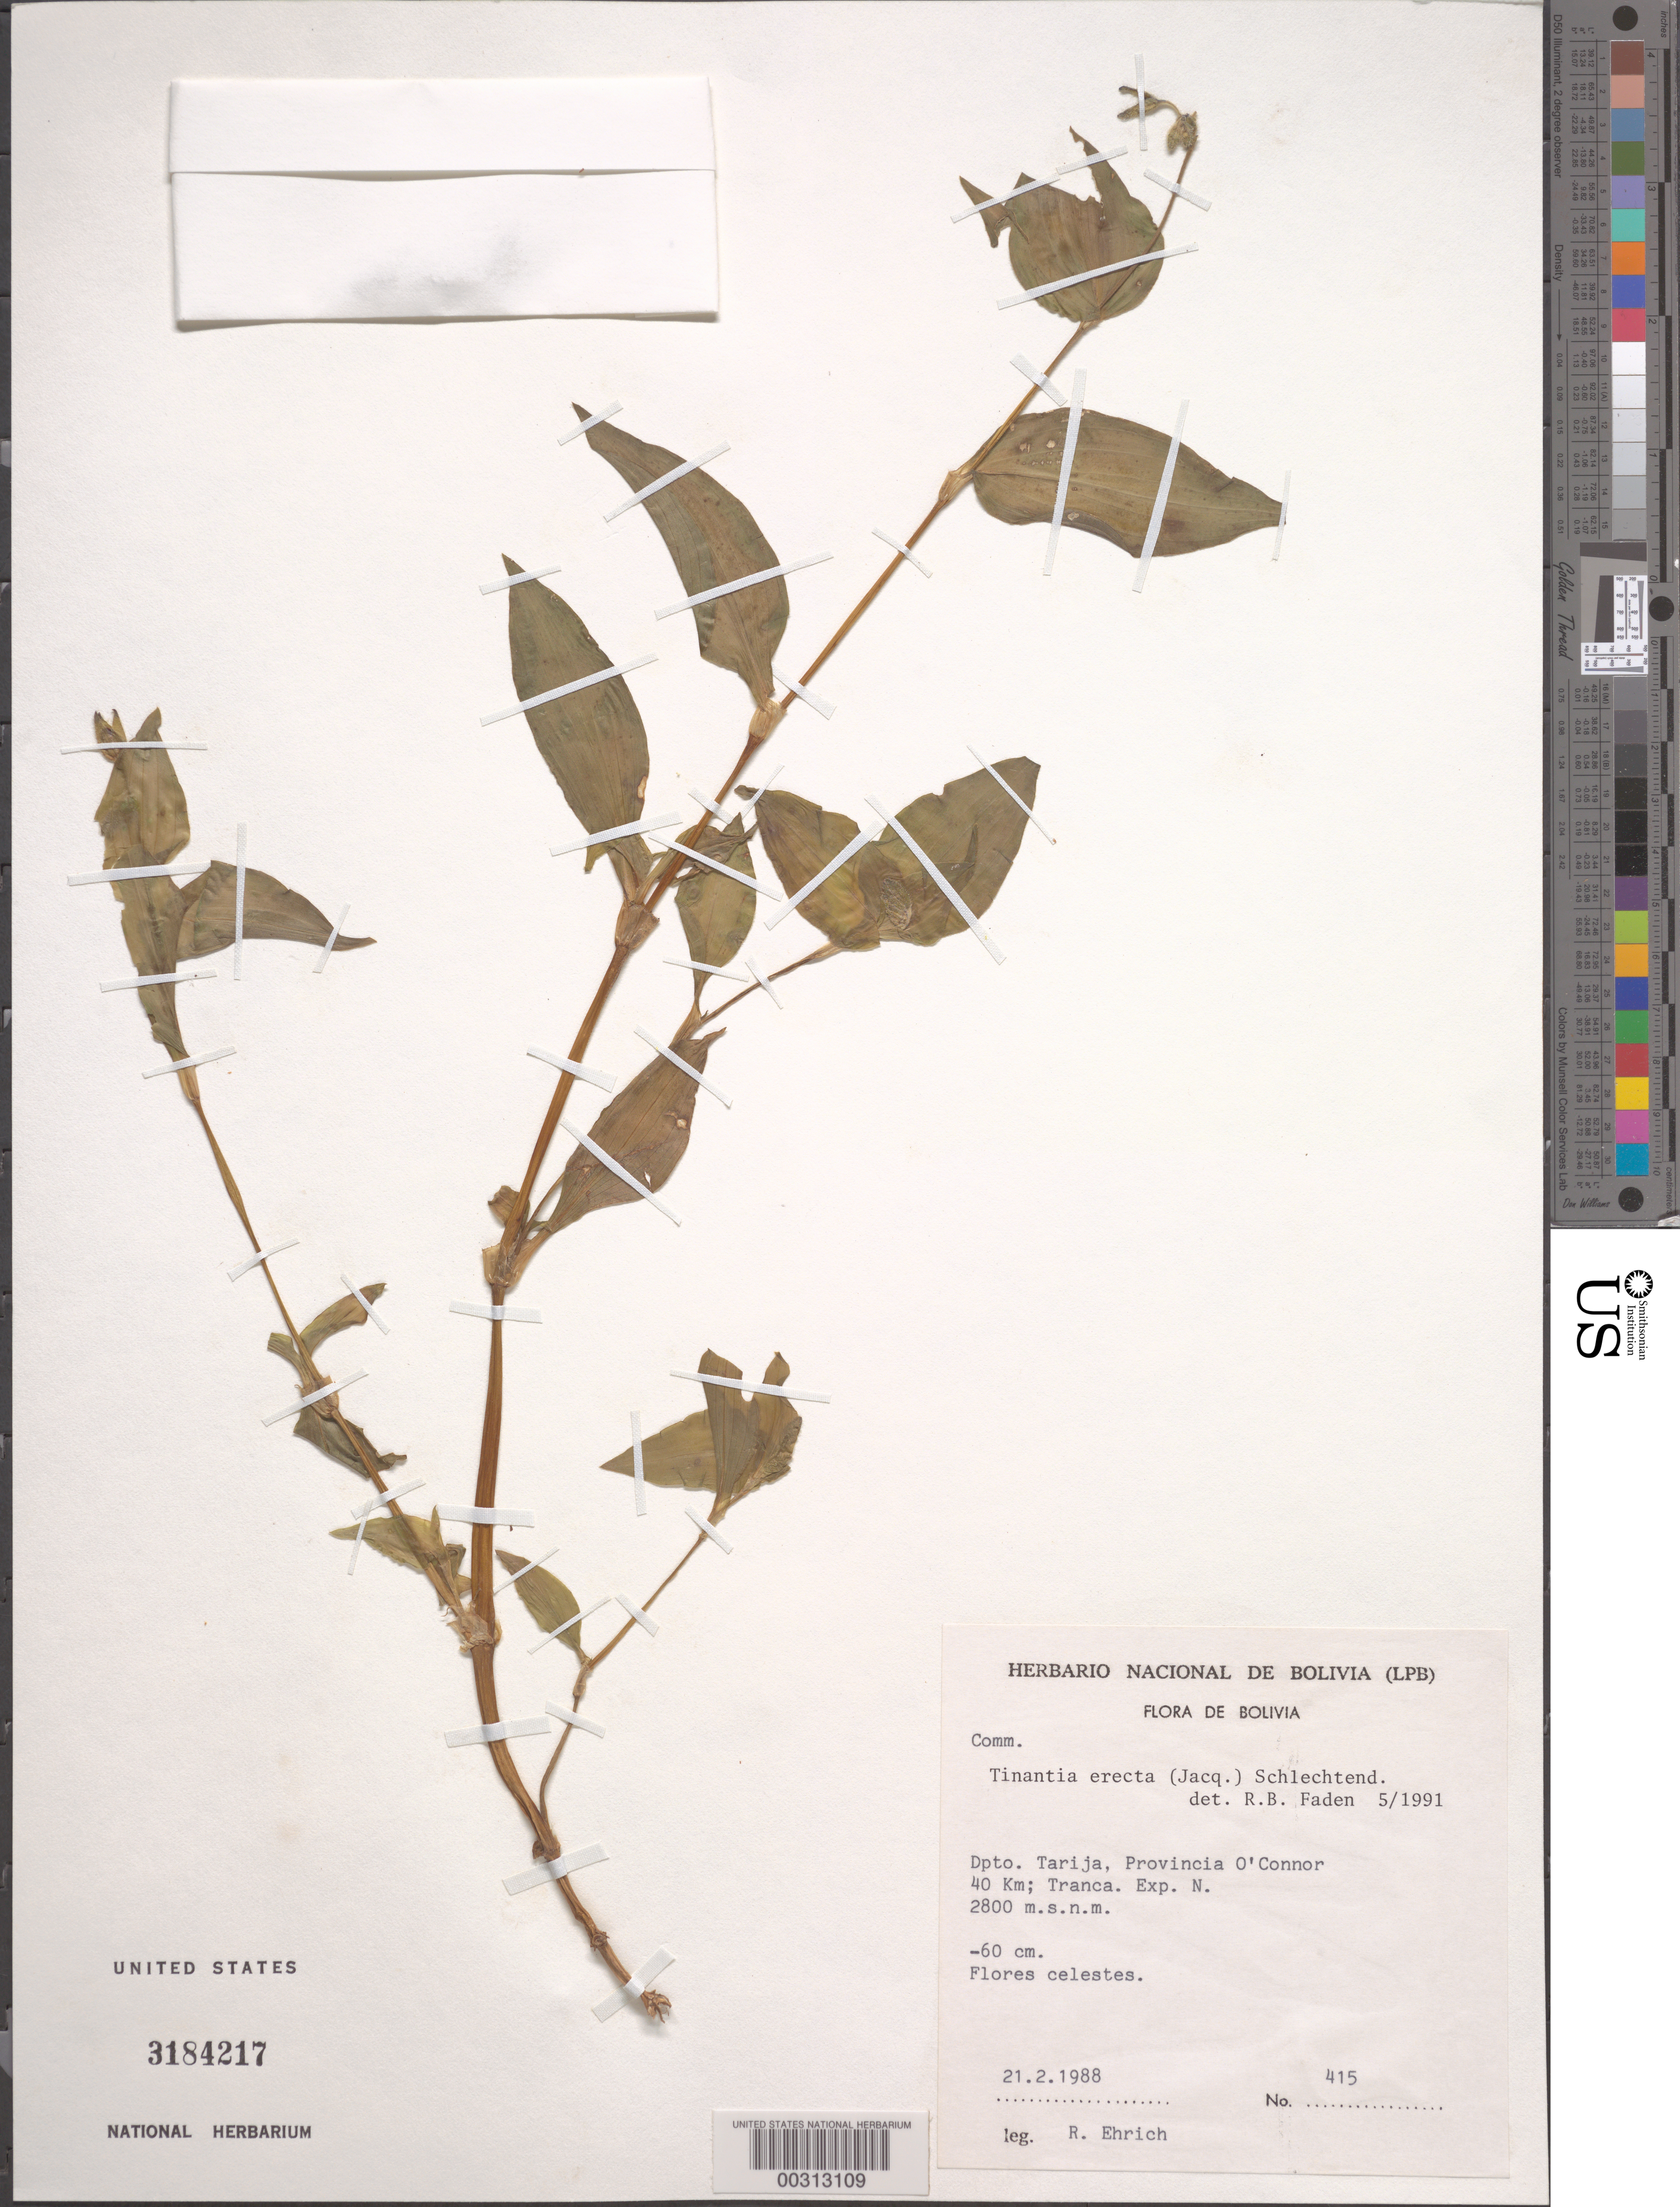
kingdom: Plantae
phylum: Tracheophyta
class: Liliopsida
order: Commelinales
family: Commelinaceae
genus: Tinantia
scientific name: Tinantia erecta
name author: (Jacq.) Fenzl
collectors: R. Ehrich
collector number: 415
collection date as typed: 21 Feb 1988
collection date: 1988-02-21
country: Bolivia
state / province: Tarija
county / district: O'Connor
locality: Tranca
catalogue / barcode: US 3184217